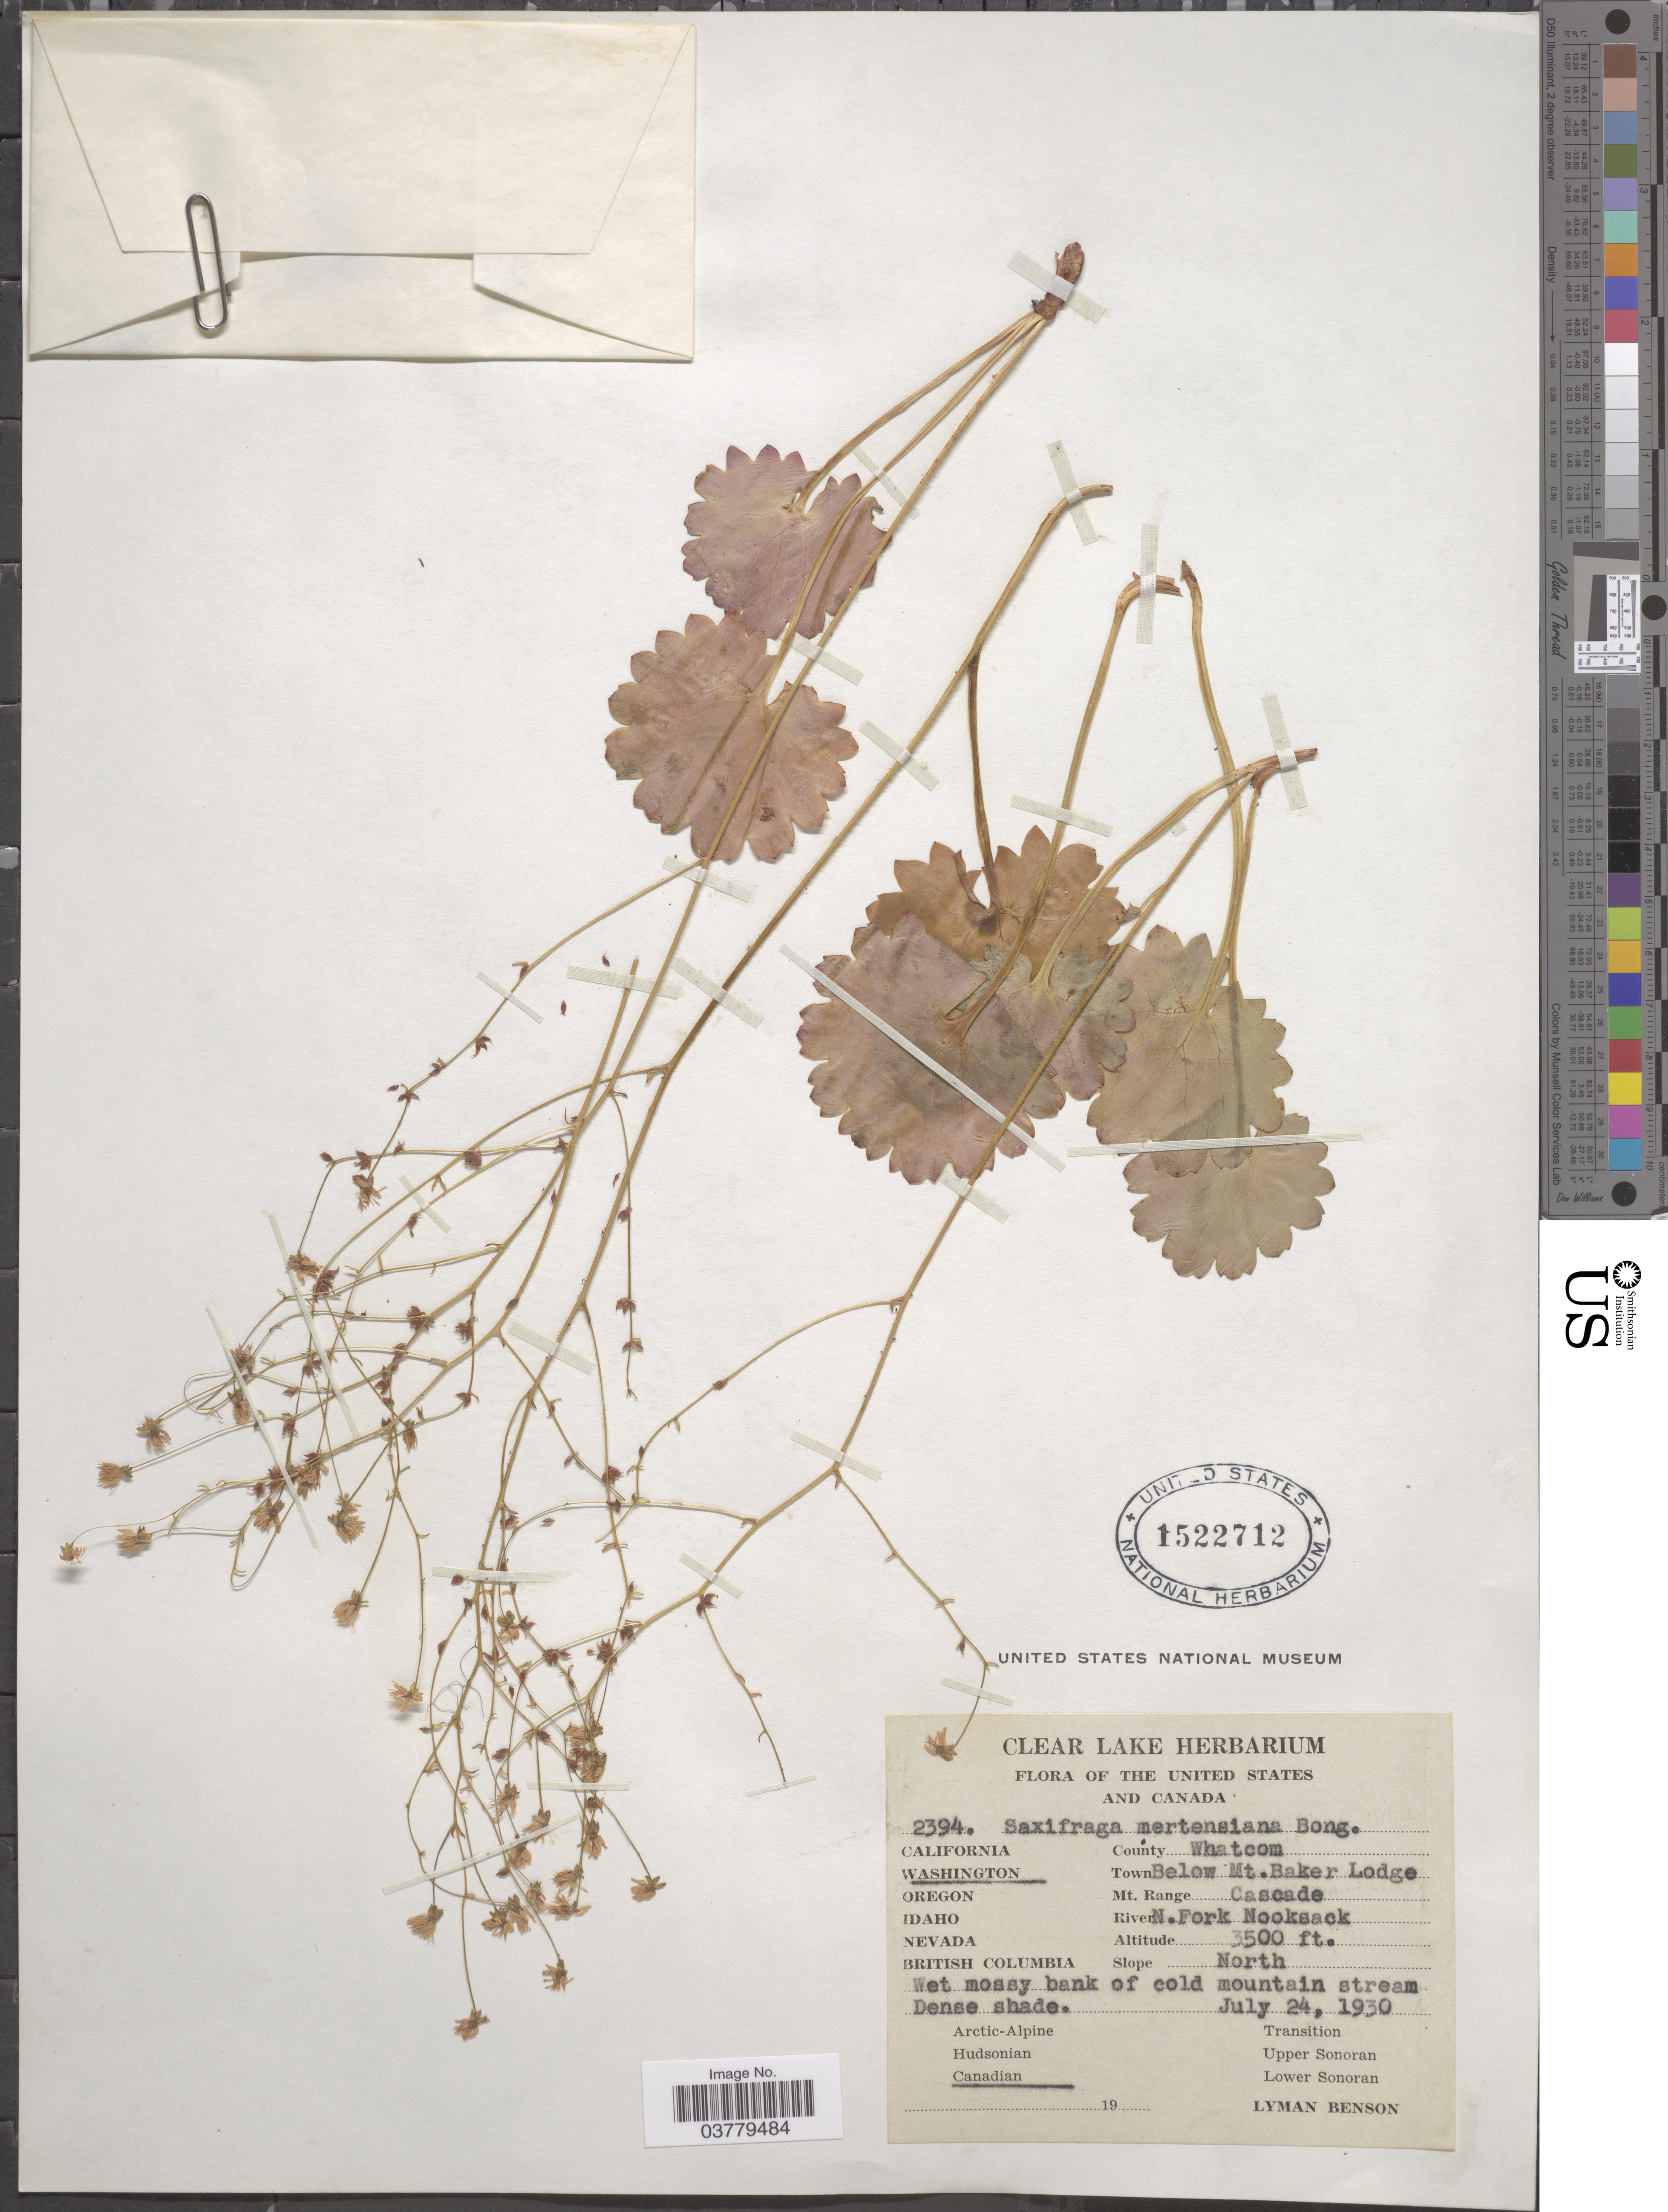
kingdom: Plantae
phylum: Tracheophyta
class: Magnoliopsida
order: Saxifragales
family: Saxifragaceae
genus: Saxifraga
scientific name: Saxifraga mertensiana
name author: Bong.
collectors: L. D. Benson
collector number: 2394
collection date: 1930-07-24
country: United States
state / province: Washington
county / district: Whatcom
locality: County Whatcom, Town Below Mt. Baker Lodge. Mt. Range Cascade. River N. Fork Nooksack. Slope North.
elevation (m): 1067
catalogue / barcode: US 1522712